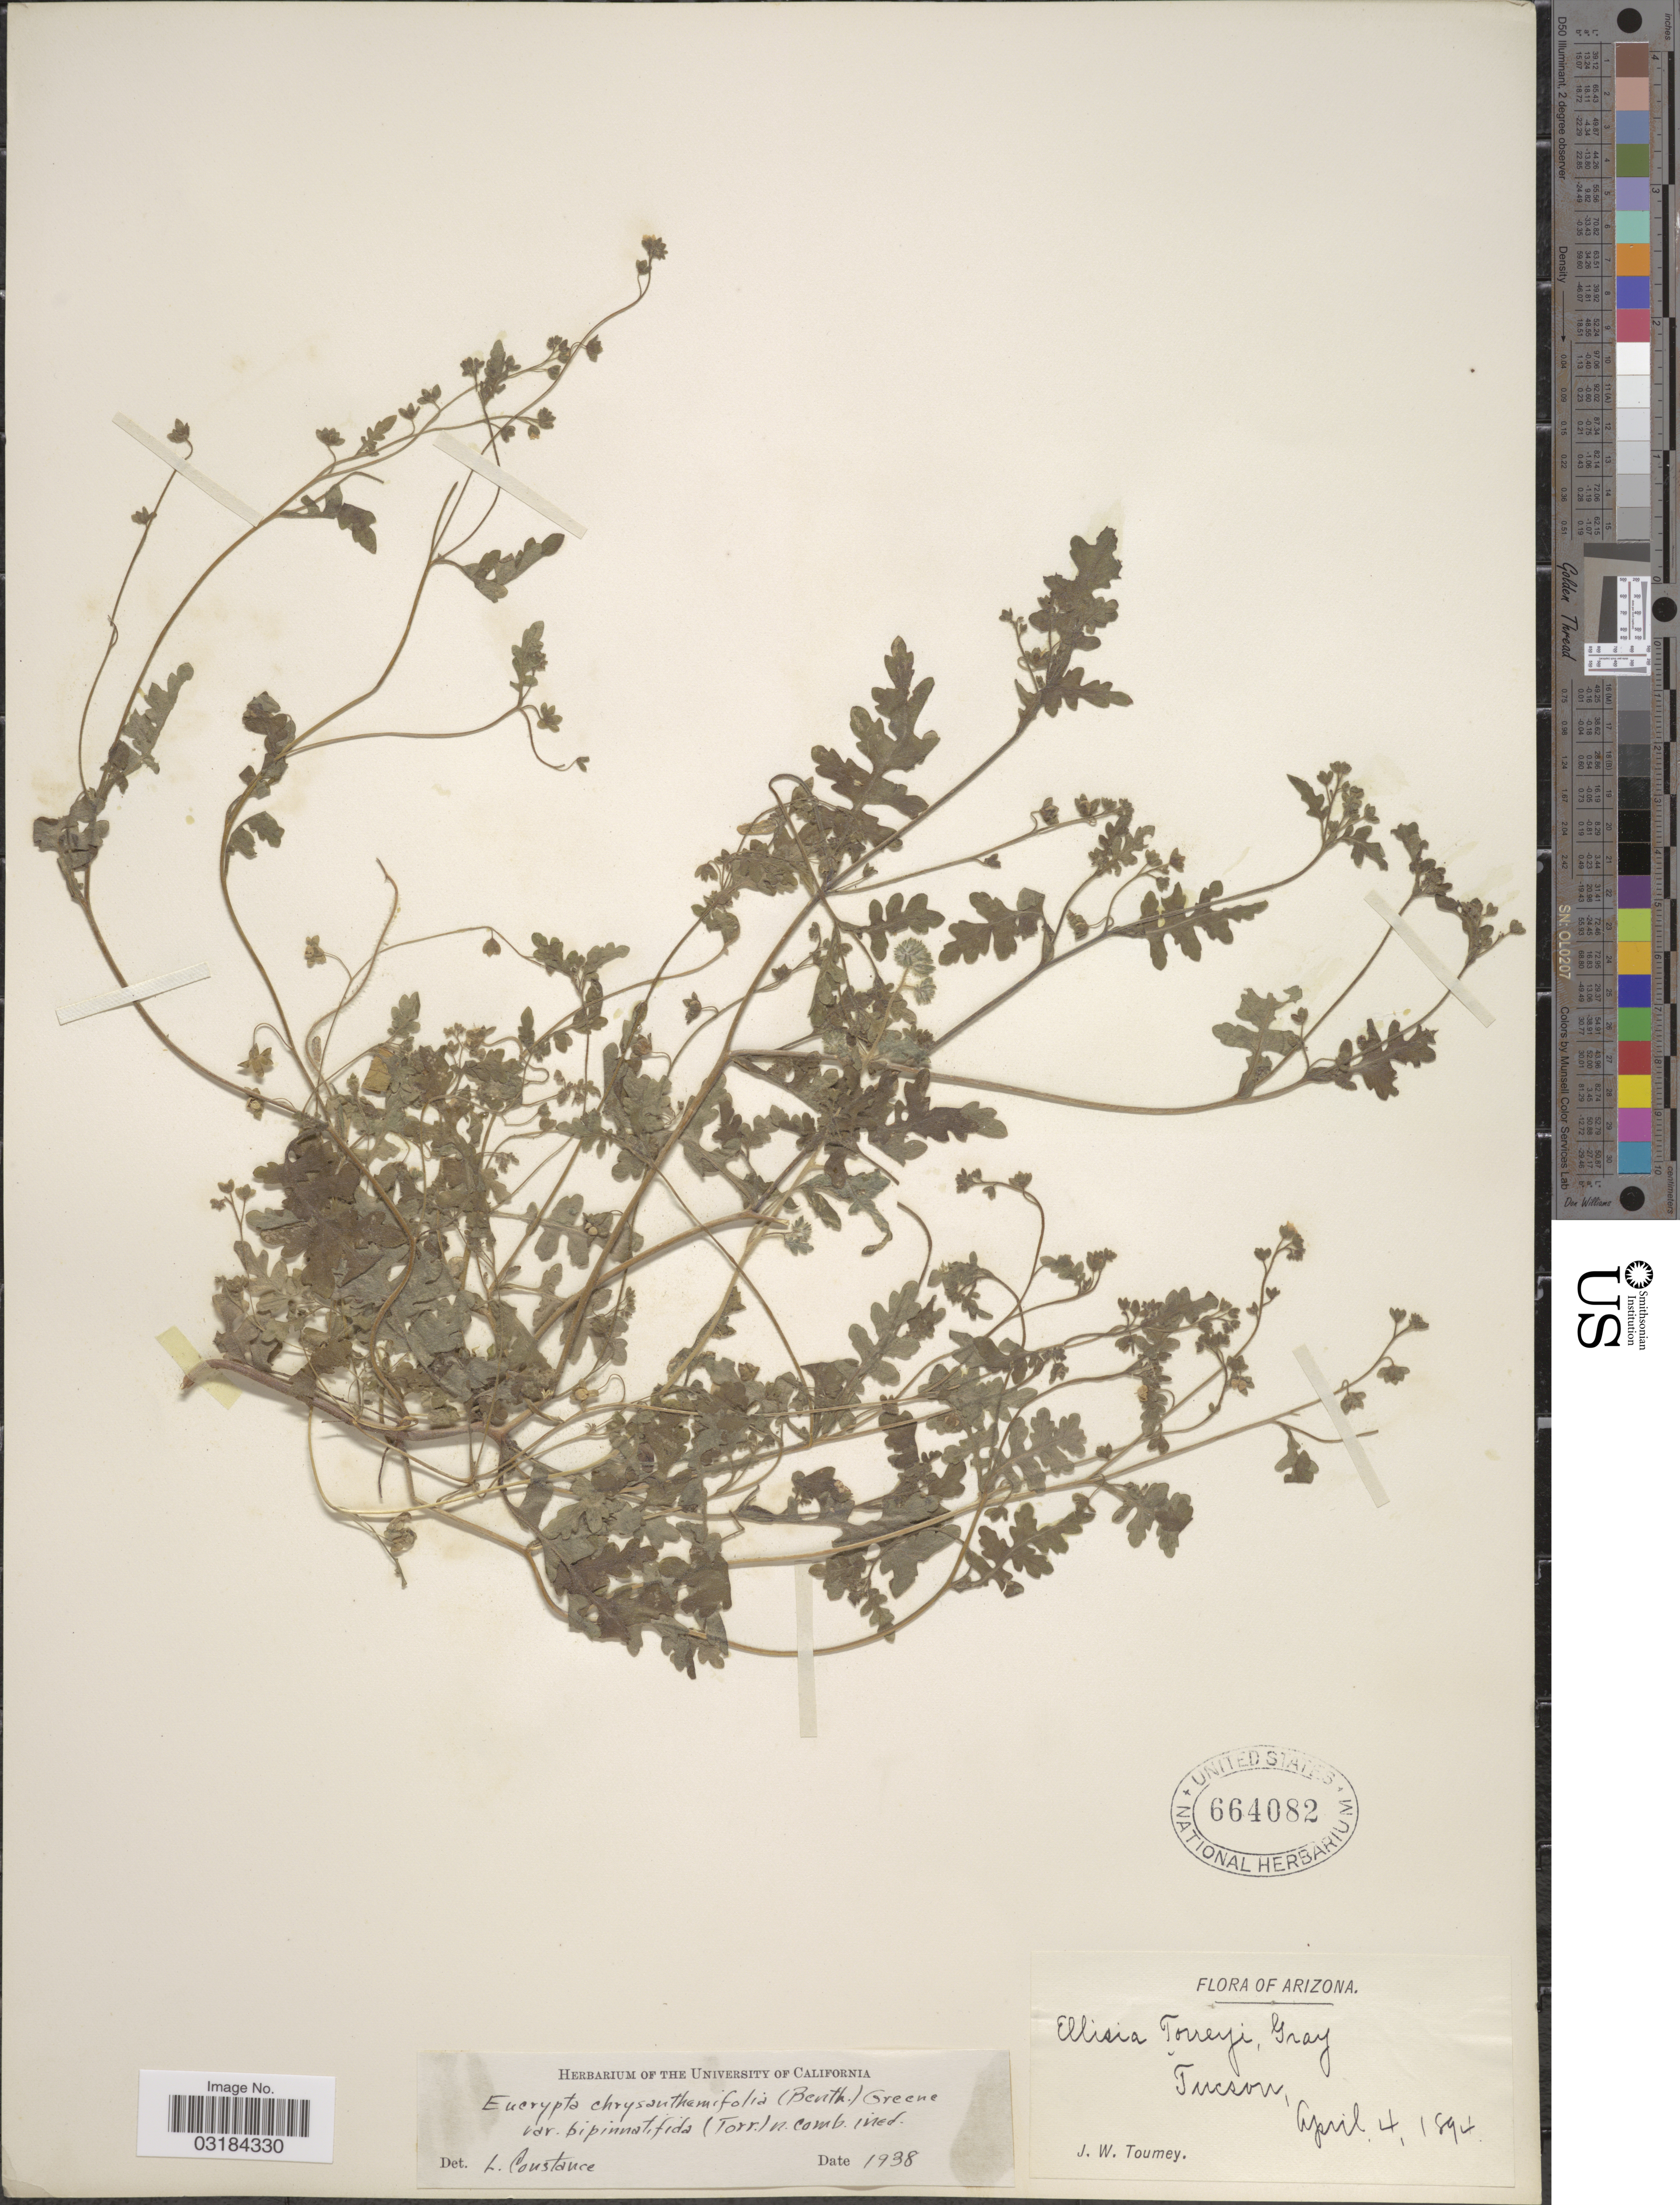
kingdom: Plantae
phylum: Tracheophyta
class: Magnoliopsida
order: Boraginales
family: Hydrophyllaceae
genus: Eucrypta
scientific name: Eucrypta chrysanthemifolia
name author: (Benth.) Greene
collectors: J. W. Toumey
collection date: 1894-04-04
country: United States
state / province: Arizona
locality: Tucson.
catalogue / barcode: US 664082